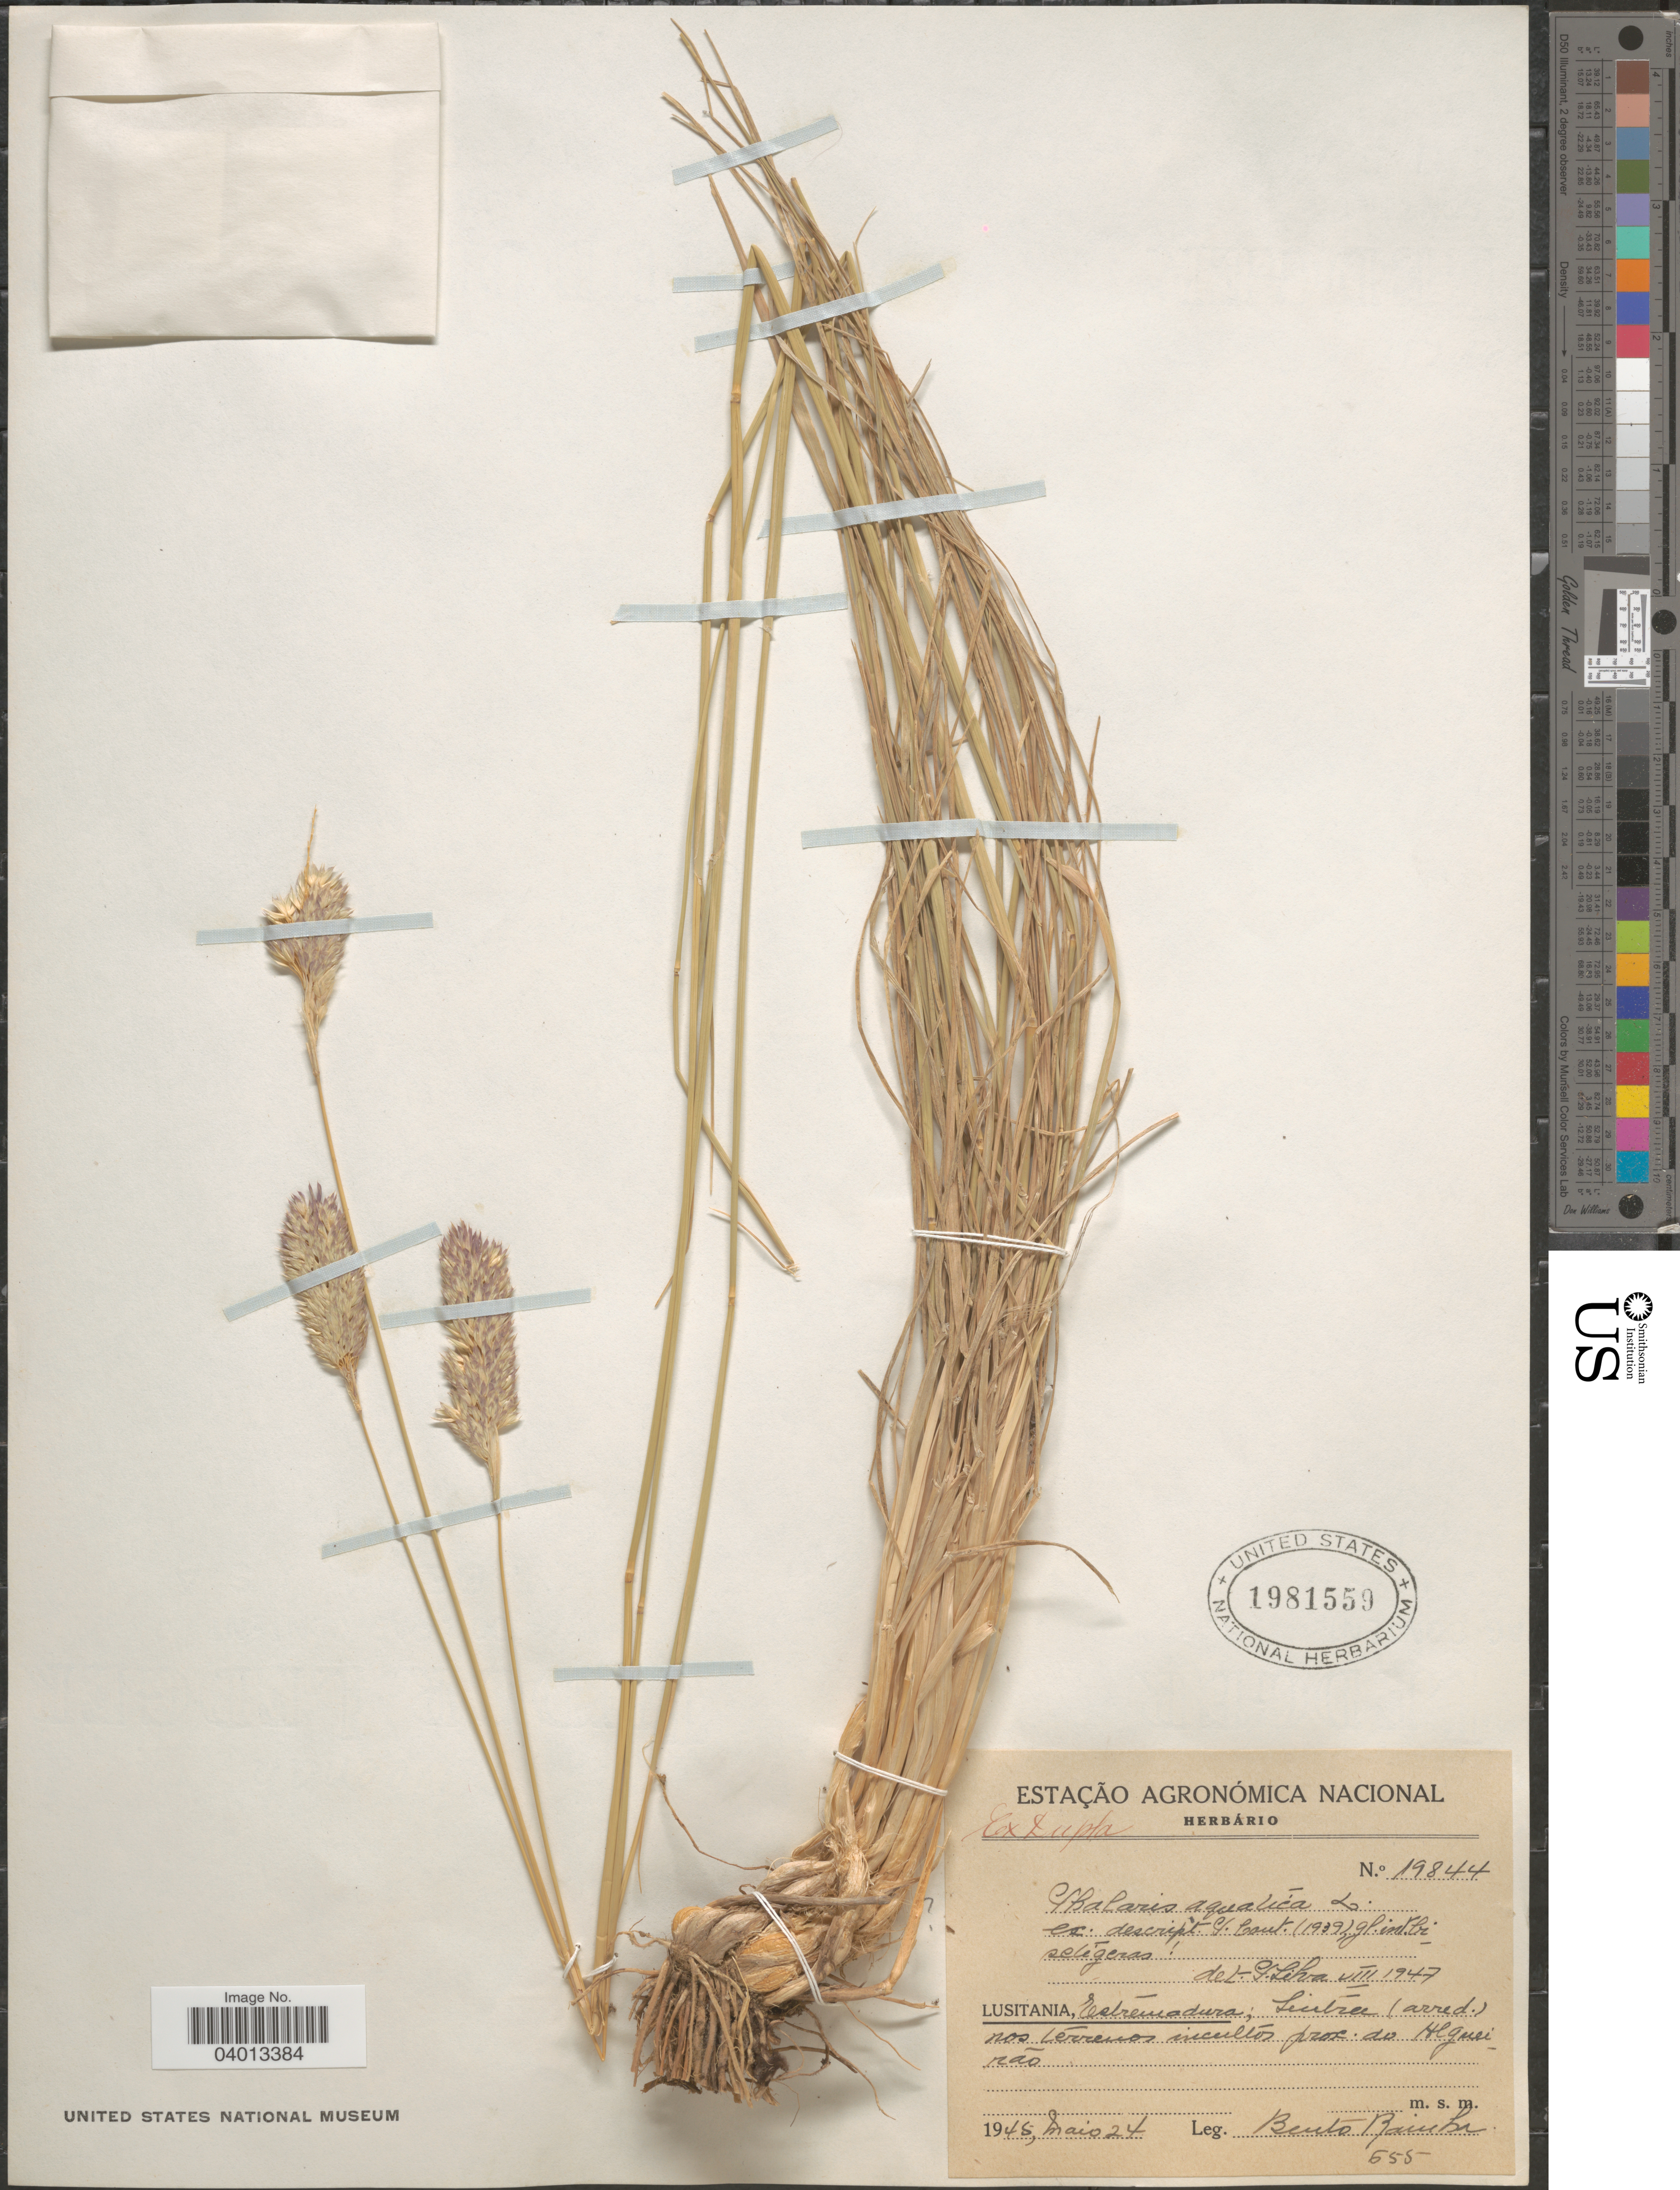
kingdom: Plantae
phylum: Tracheophyta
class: Liliopsida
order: Poales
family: Poaceae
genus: Phalaris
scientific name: Phalaris aquatica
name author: L.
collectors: B. Rainha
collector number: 19844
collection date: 1945-05-24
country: Portugal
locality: Lusitania, Estremadura; Sintree (arred.) nos terrenos incultos prox. do Algueirão.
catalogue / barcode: US 1981559